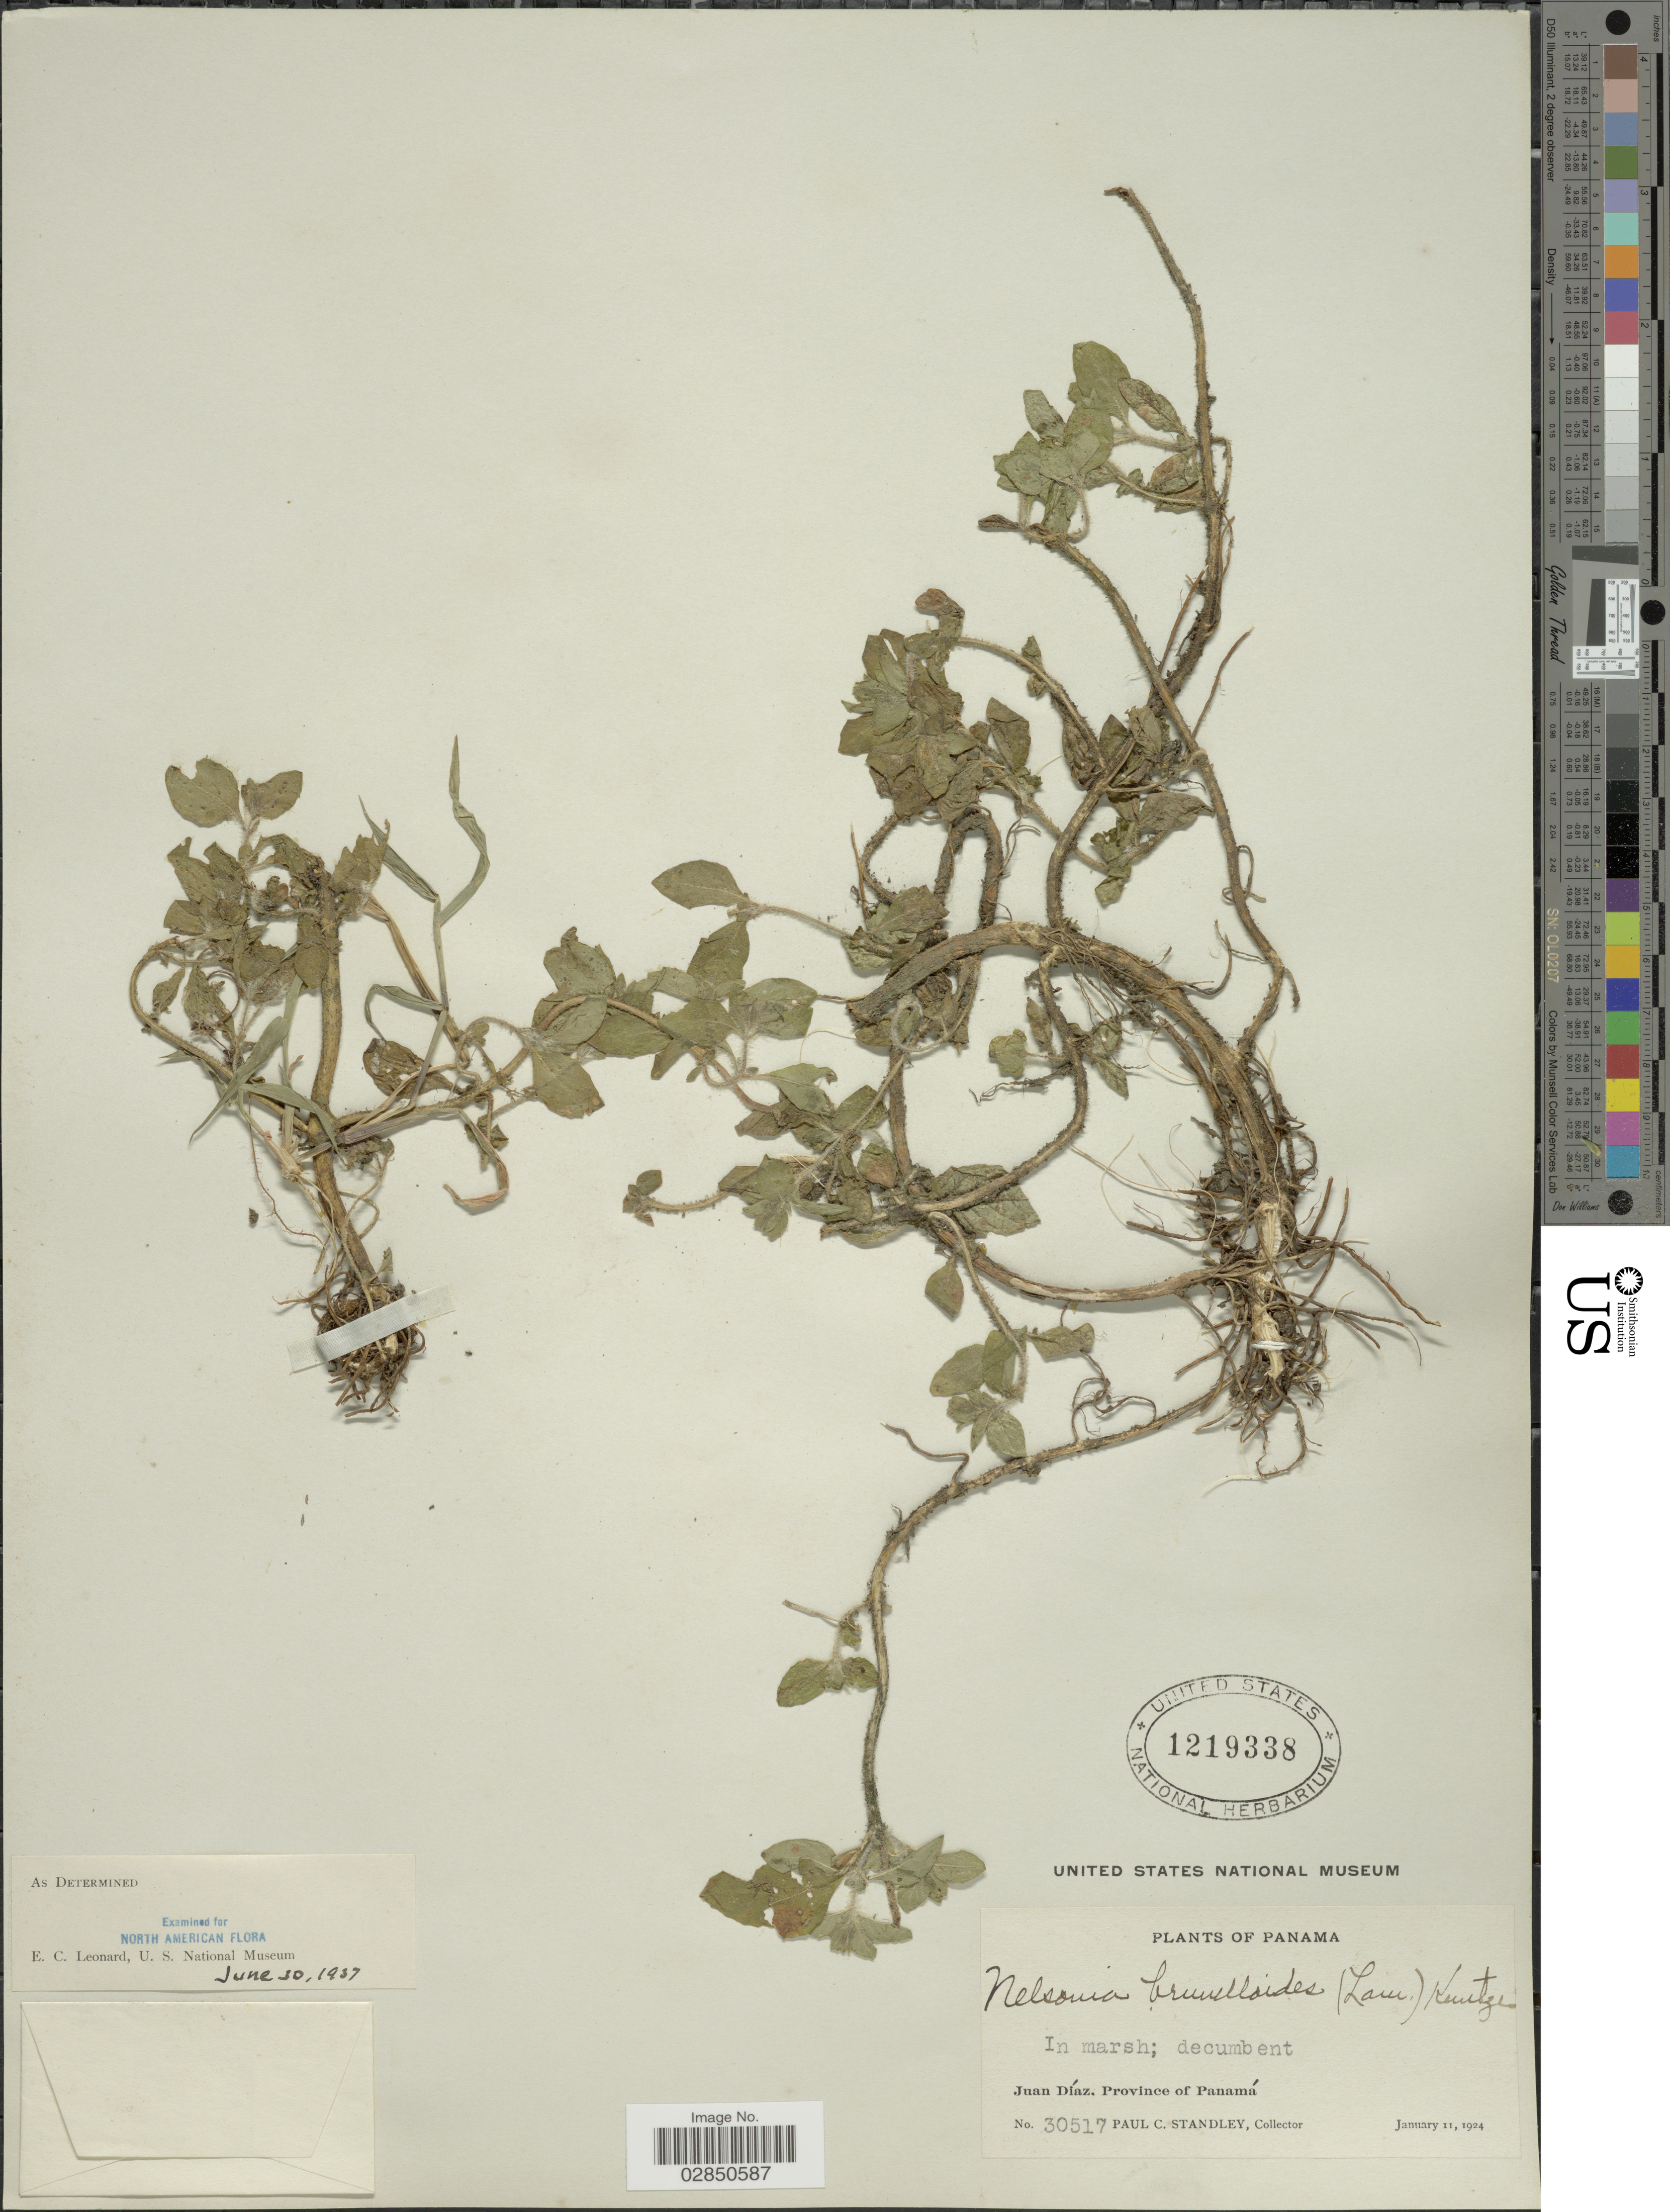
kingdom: Plantae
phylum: Tracheophyta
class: Magnoliopsida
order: Lamiales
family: Acanthaceae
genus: Nelsonia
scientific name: Nelsonia brunelloides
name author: (Lam.) Kuntze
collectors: P. C. Standley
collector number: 30517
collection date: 1924-01-11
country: Panama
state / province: Panamá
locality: Juan Díaz, Province of Panamá.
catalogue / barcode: US 1219338